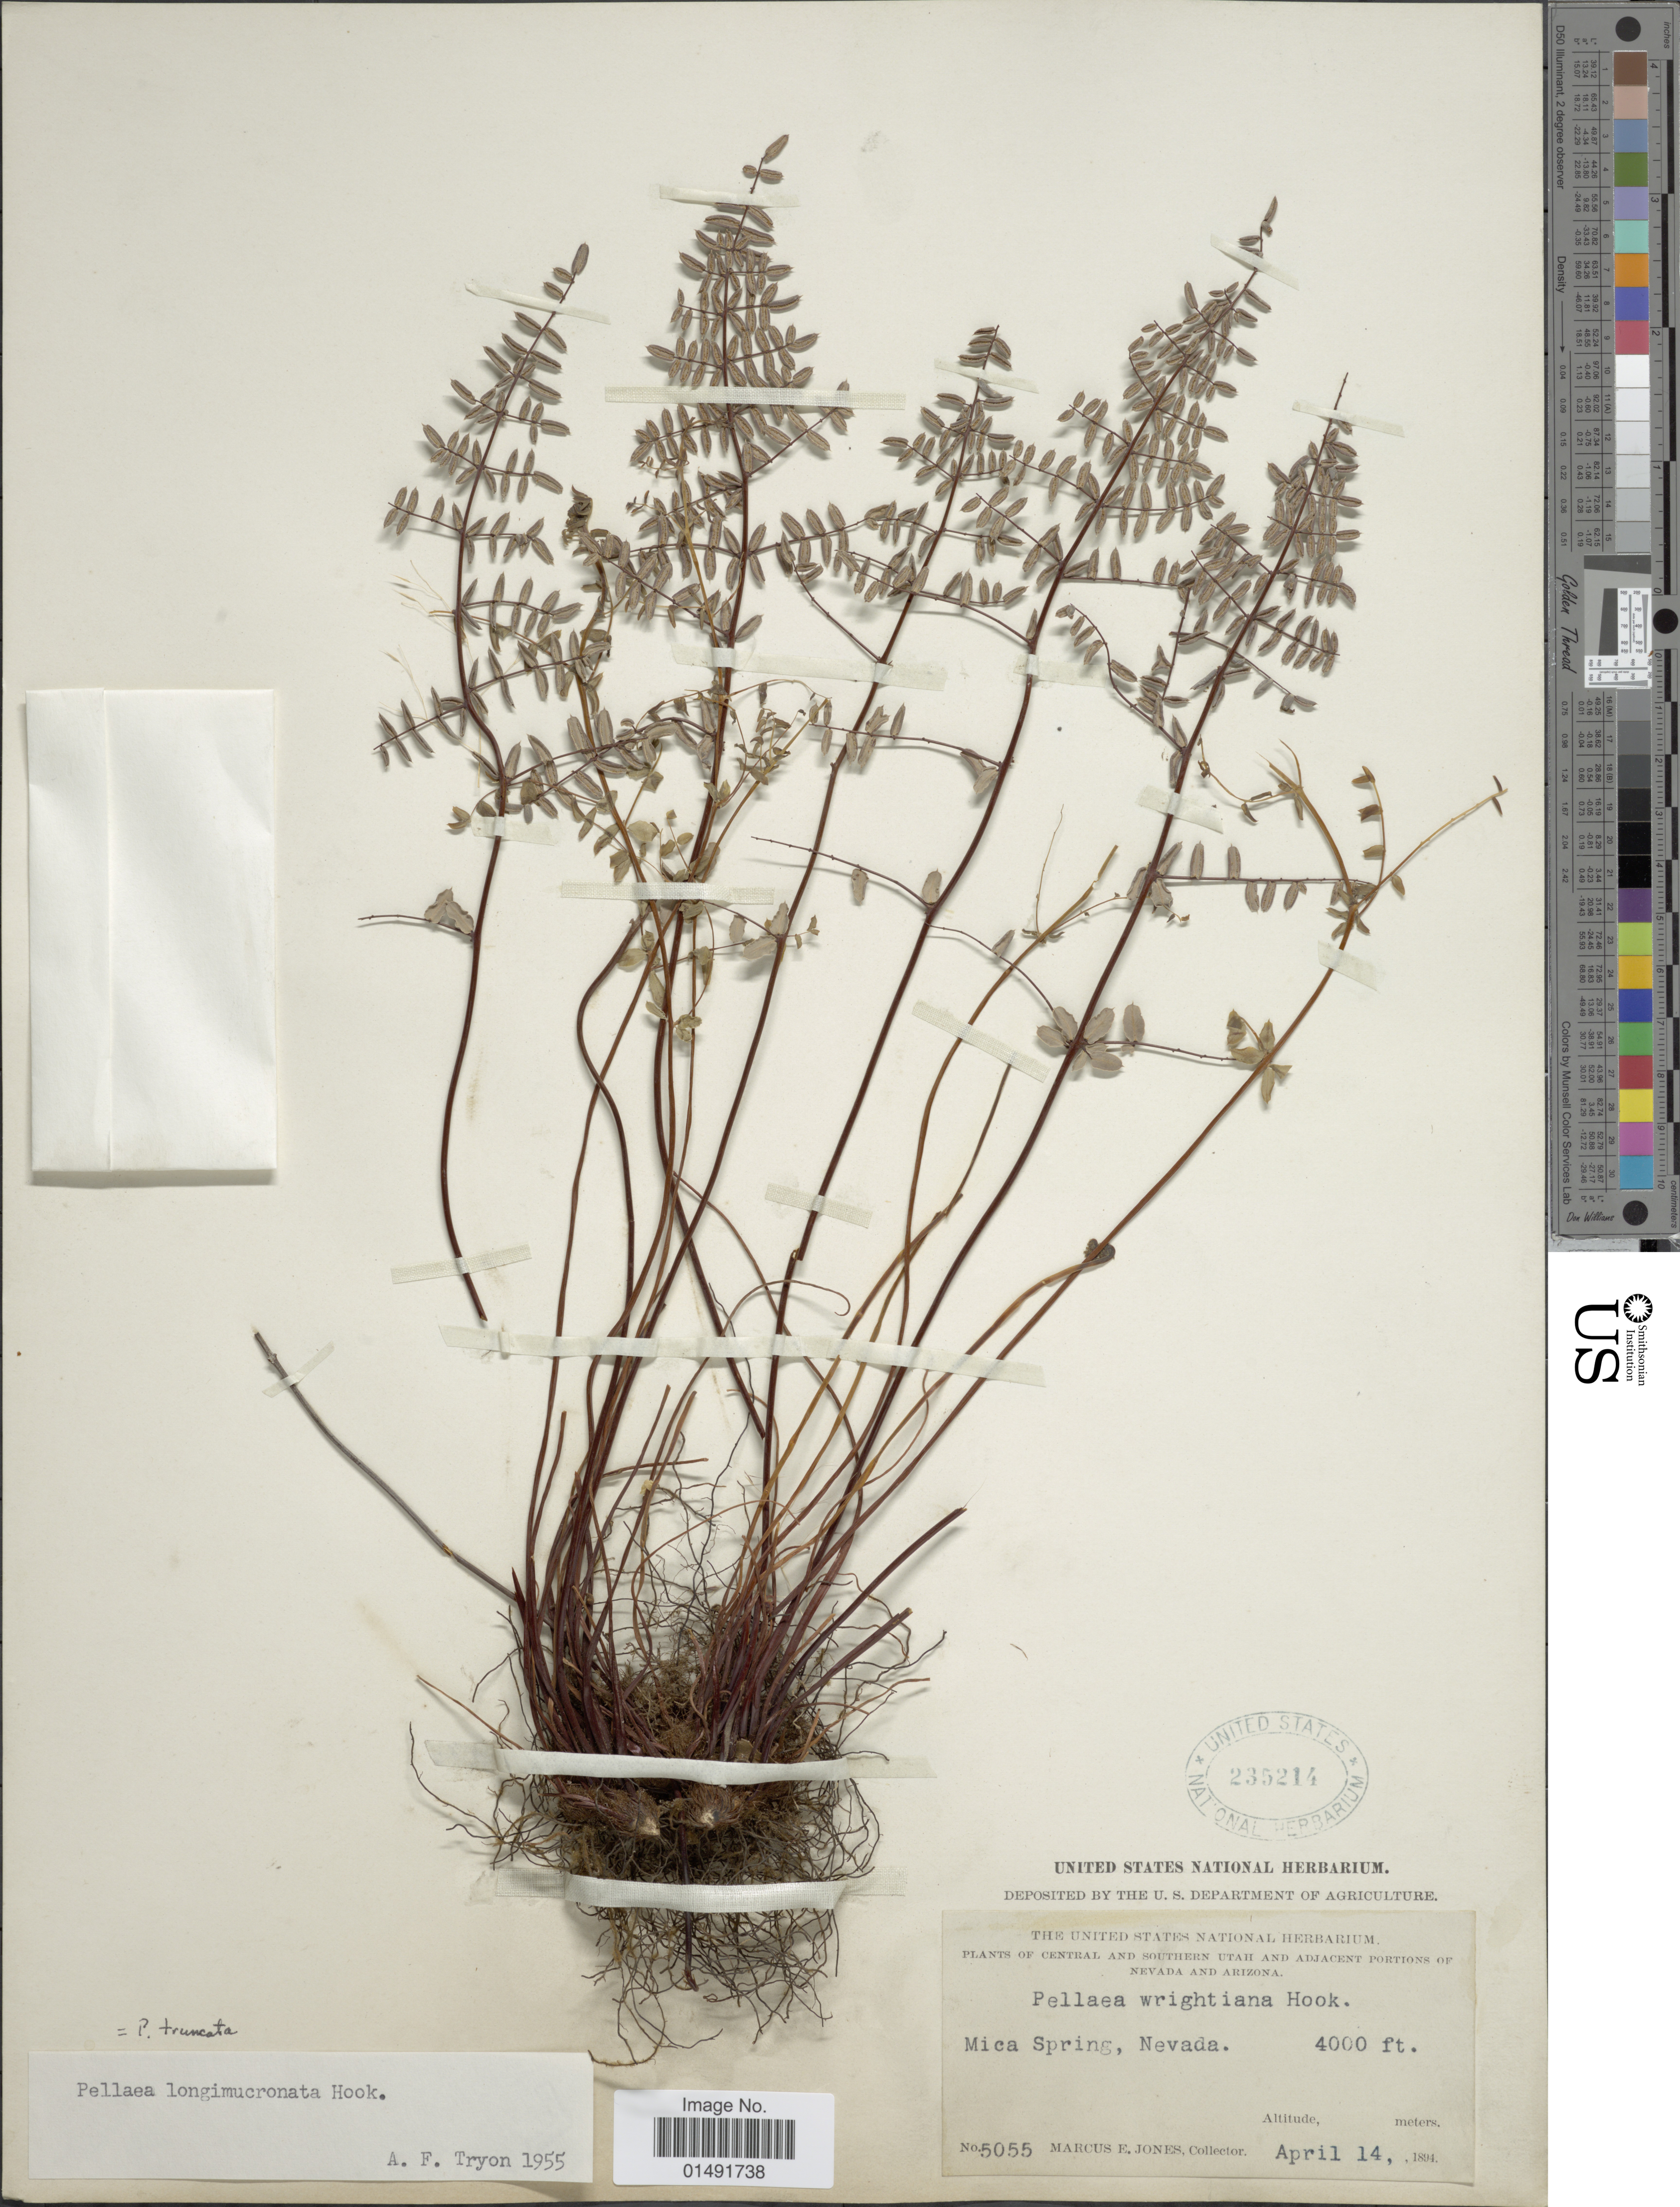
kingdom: Plantae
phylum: Tracheophyta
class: Polypodiopsida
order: Polypodiales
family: Pteridaceae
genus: Pellaea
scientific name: Pellaea truncata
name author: Goodd.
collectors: M. E. Jones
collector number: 5055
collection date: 1894-04-14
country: United States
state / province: Nevada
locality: Central and southern Utah and Adjacent portion of Nevada and Arizona, Mica Spring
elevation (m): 1219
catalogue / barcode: US 235214